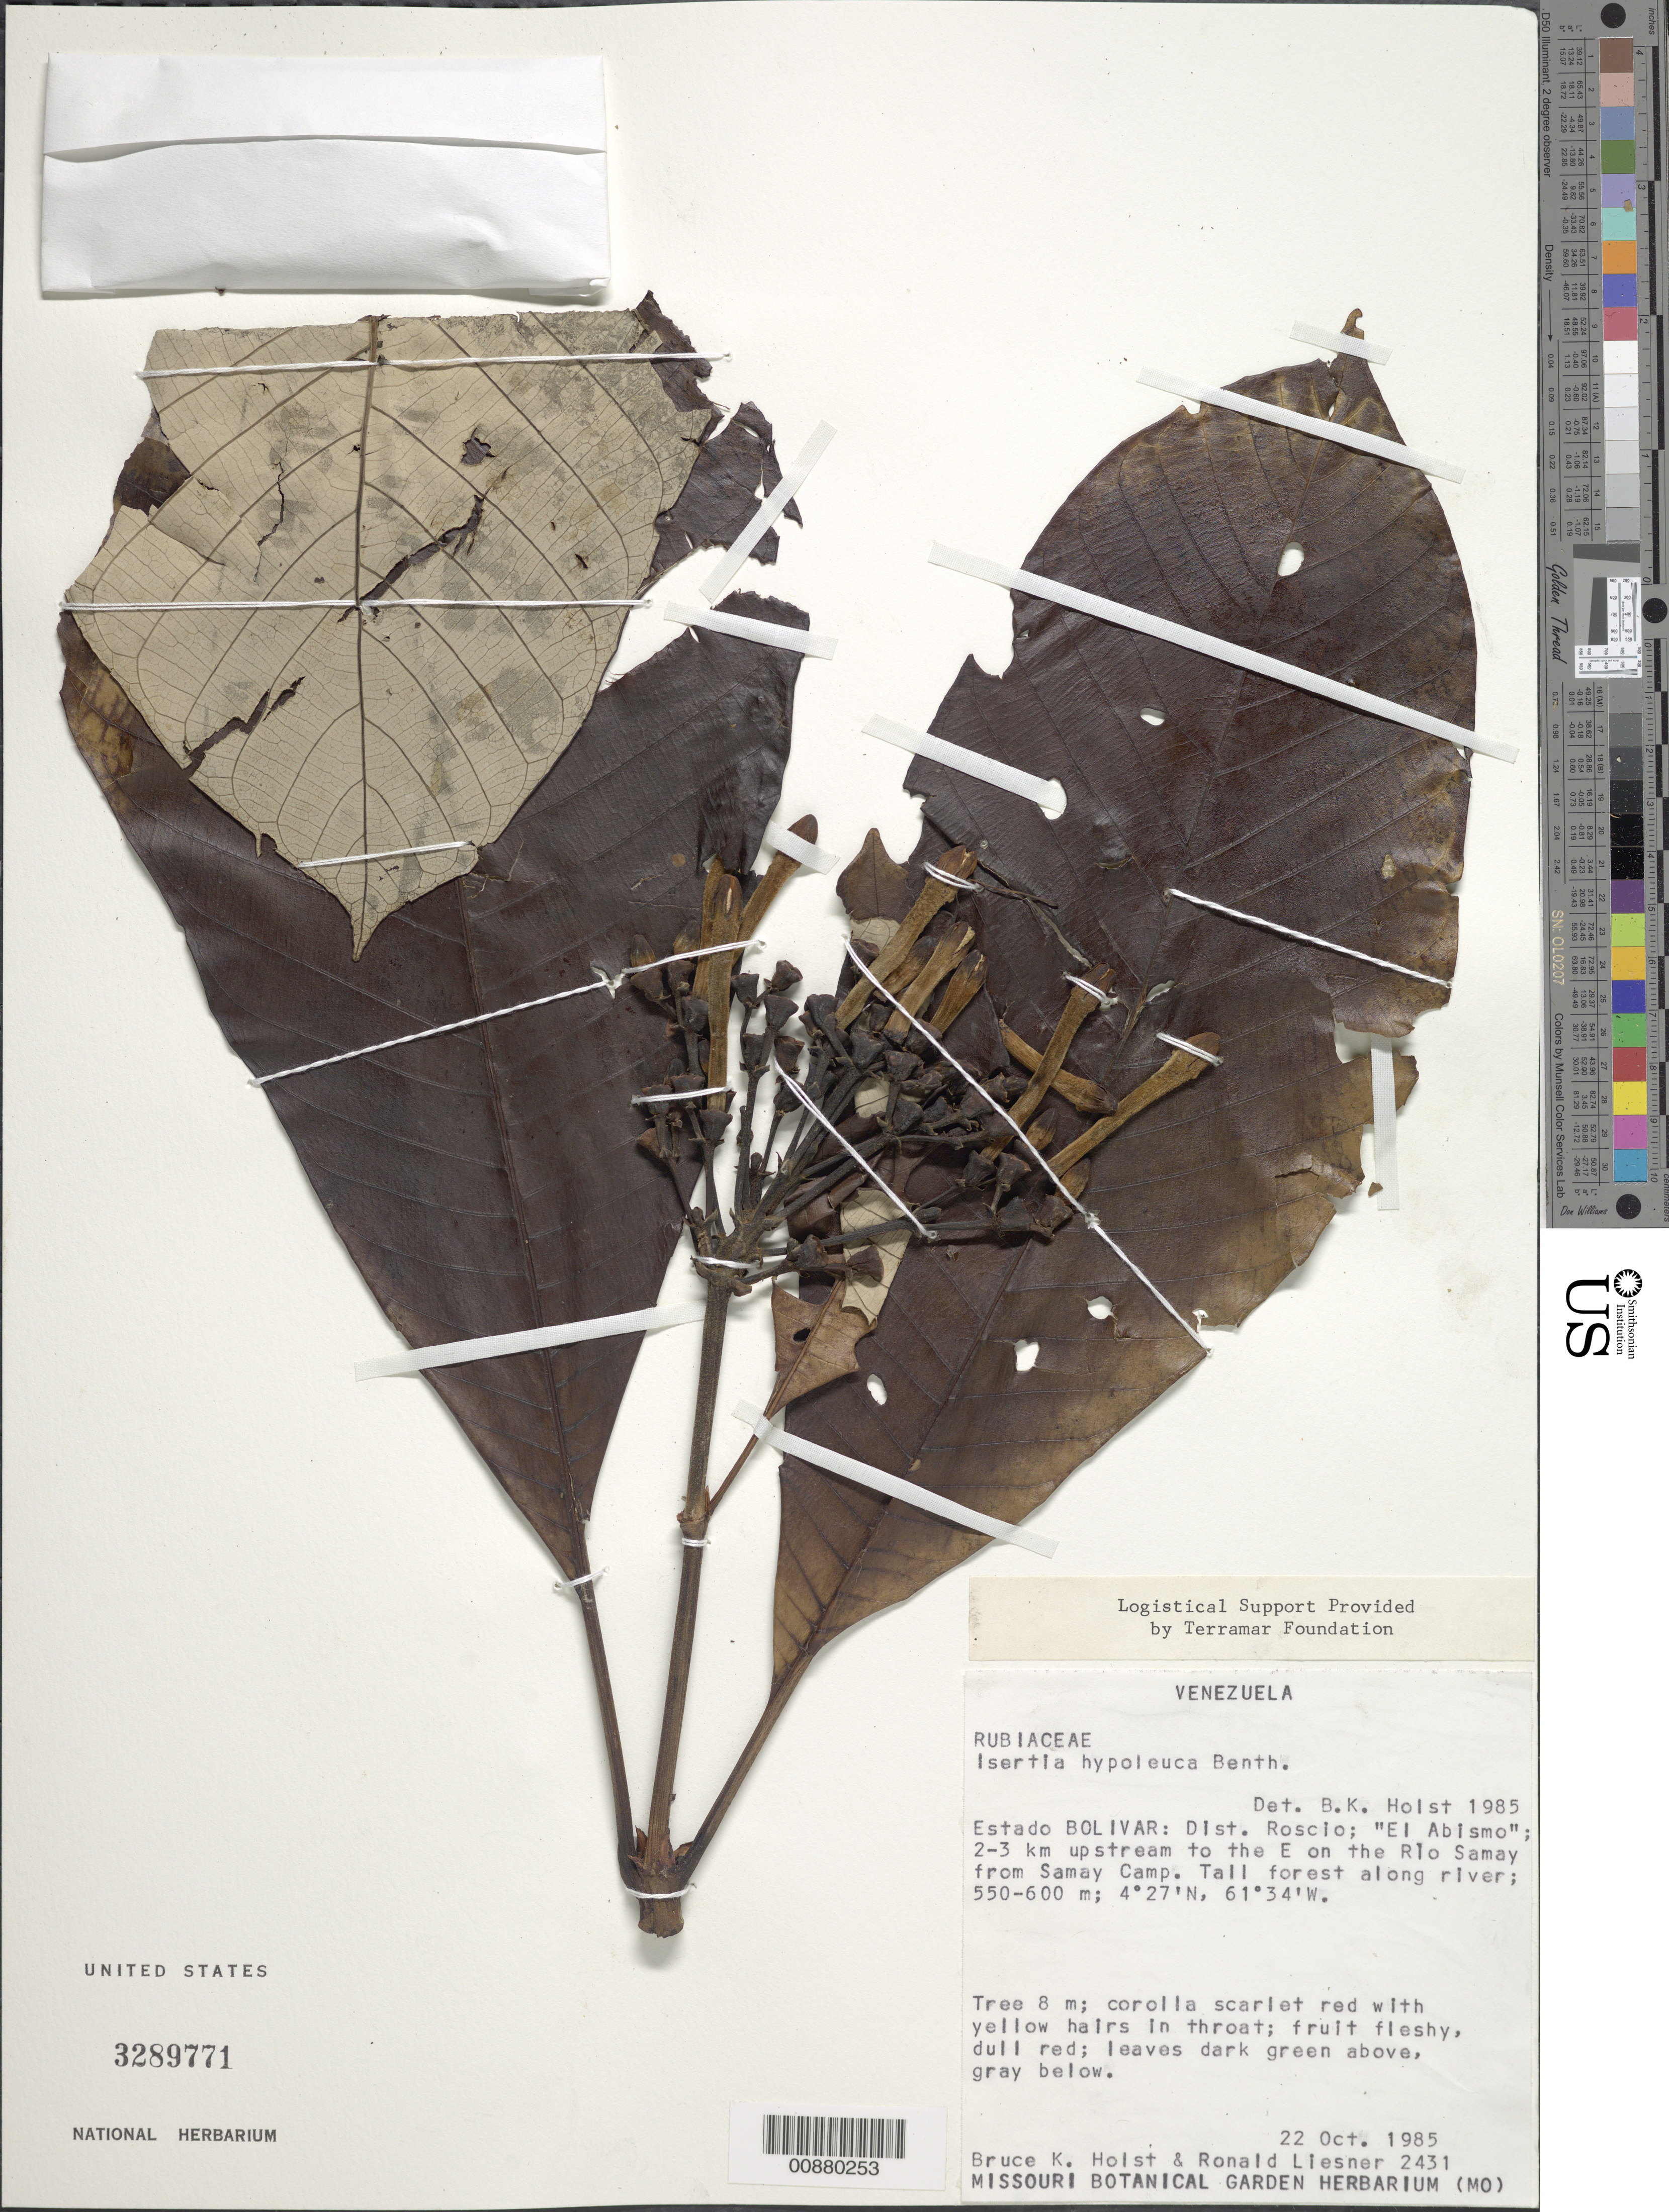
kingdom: Plantae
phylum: Tracheophyta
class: Magnoliopsida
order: Gentianales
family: Rubiaceae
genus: Isertia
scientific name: Isertia hypoleuca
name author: Benth.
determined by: Holst, Bruce K.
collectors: B. Holst & R. L. Liesner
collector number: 2431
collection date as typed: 22-Oct-85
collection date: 1985-10-22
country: Venezuela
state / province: Bolívar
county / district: Roscio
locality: El Abismo, 2-3 km upstream to the E on the Río Samay from Samay Camp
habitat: Tall forest along river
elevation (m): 550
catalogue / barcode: US 3289771